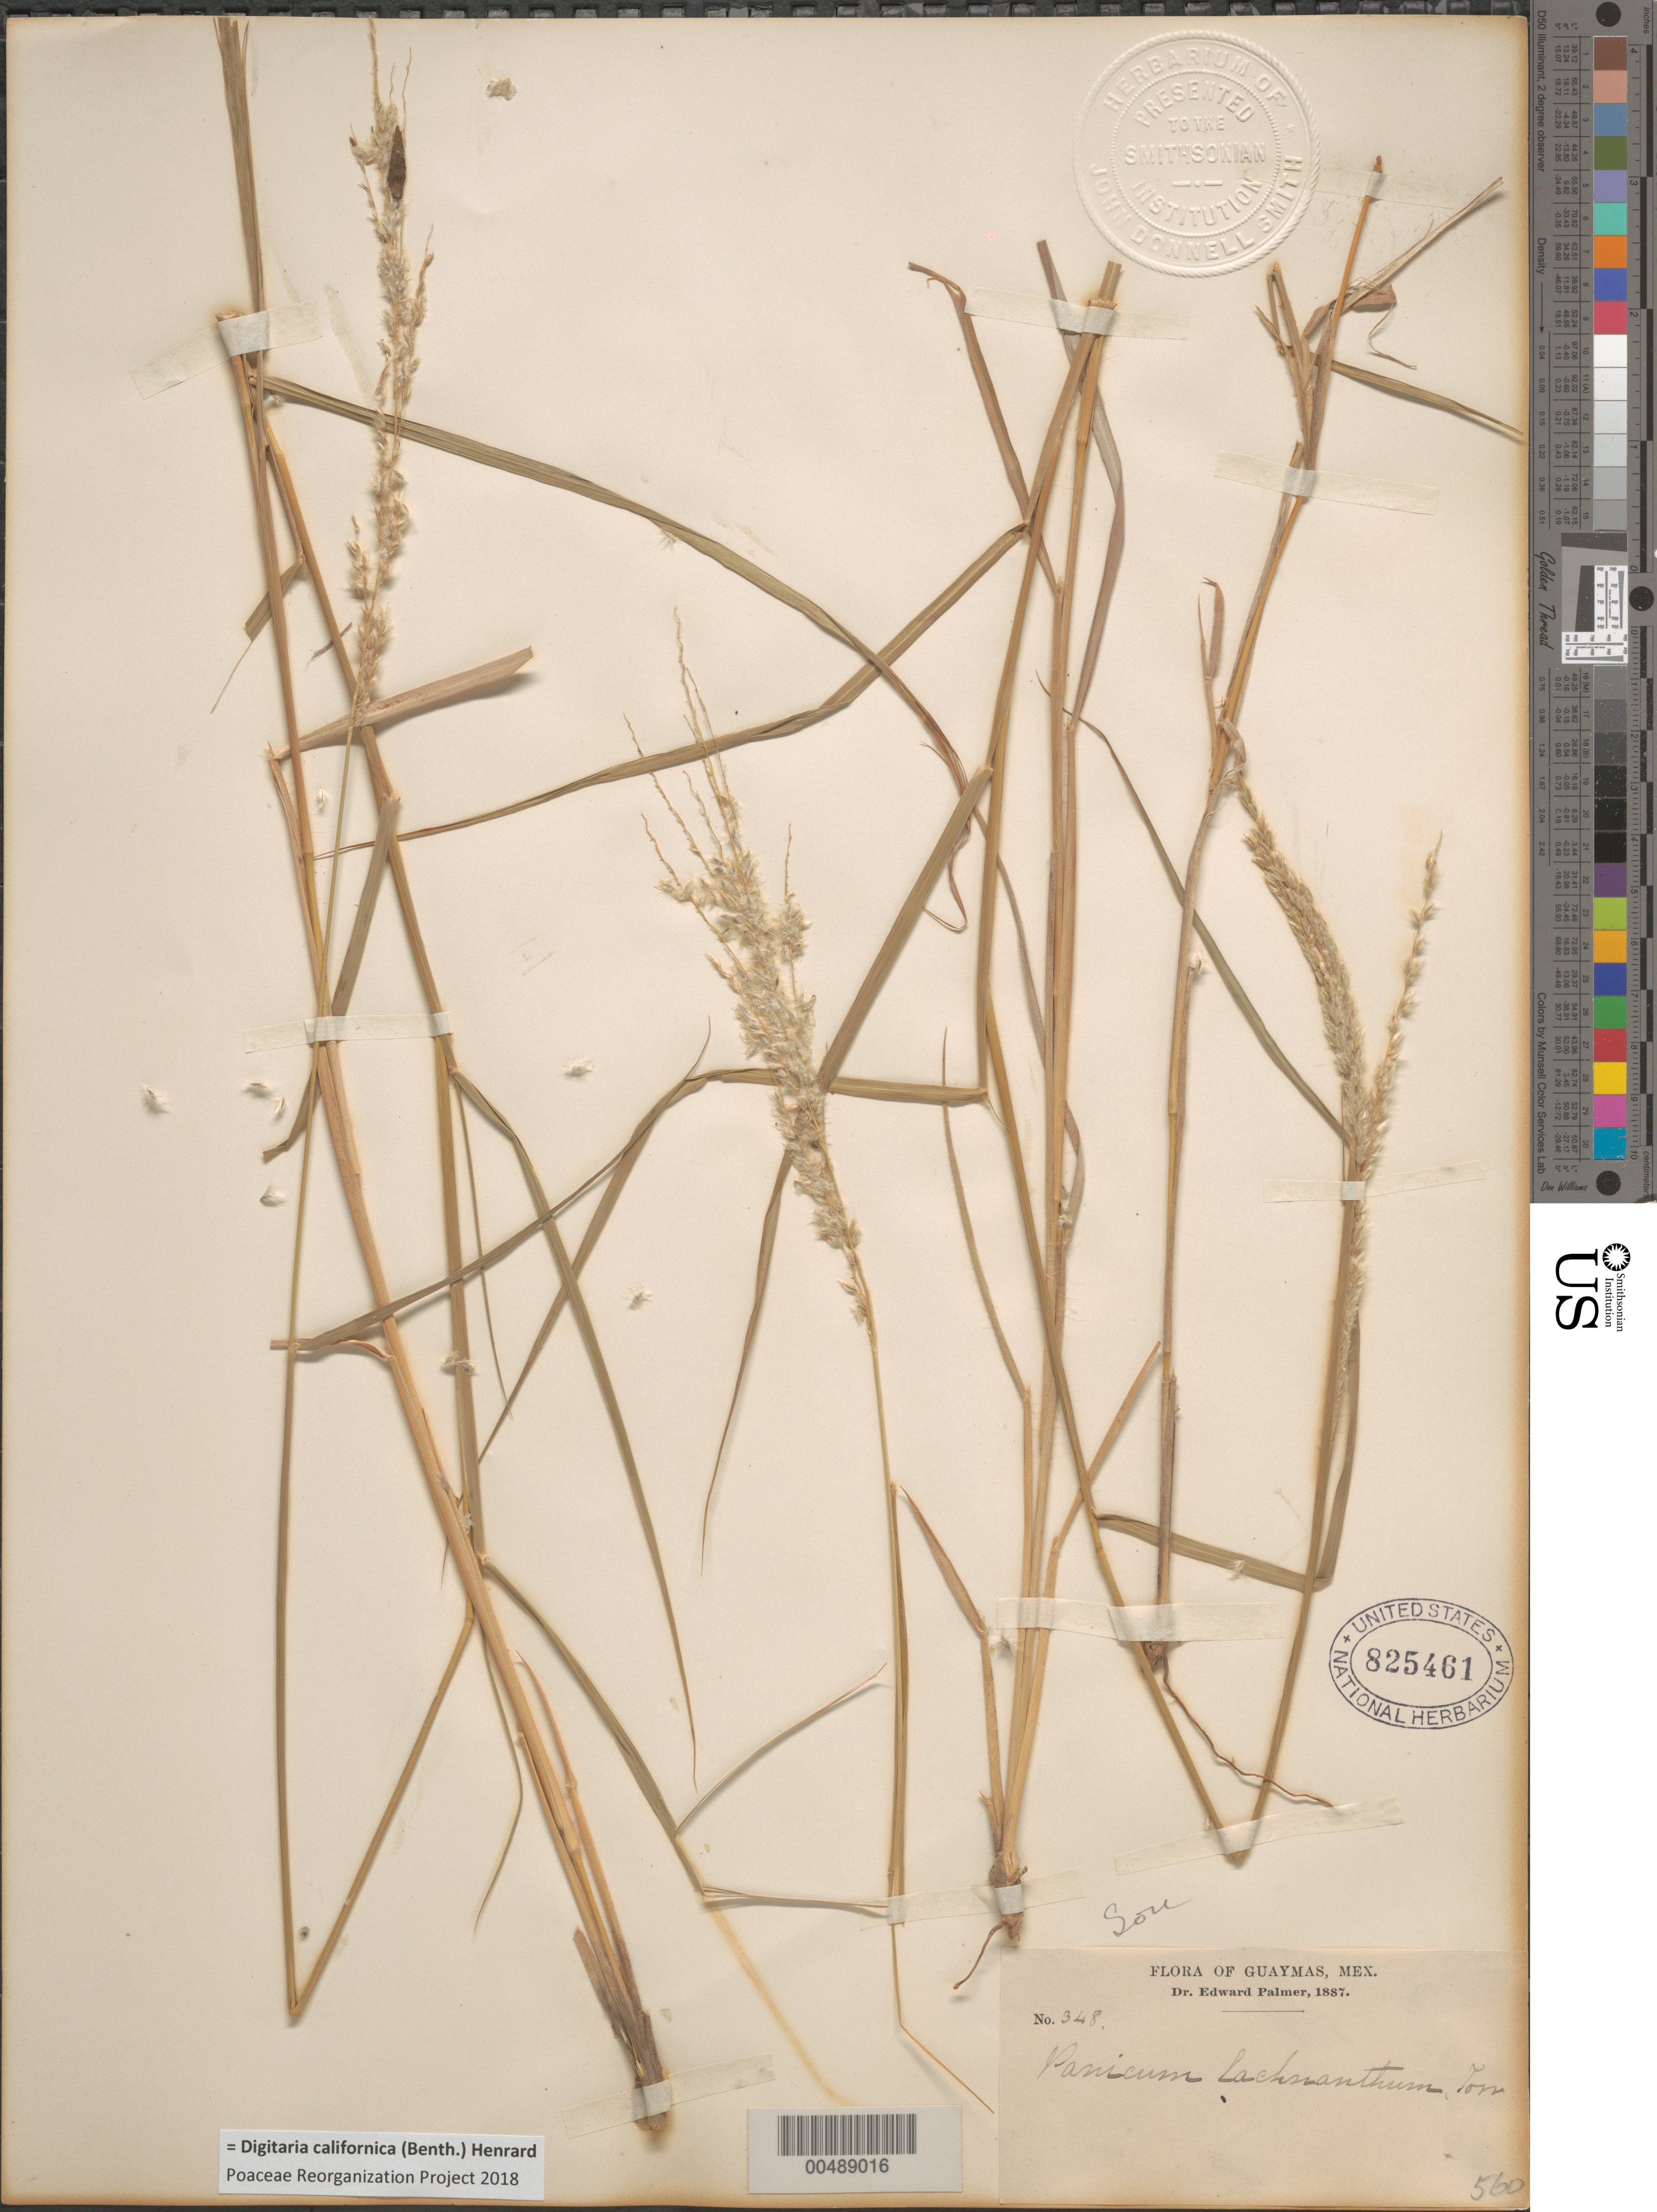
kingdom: Plantae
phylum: Tracheophyta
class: Liliopsida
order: Poales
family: Poaceae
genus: Digitaria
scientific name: Digitaria californica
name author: (Benth.) Henr.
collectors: E. Palmer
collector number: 348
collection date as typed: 1887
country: Mexico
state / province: Sonora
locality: Guaymas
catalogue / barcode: US 825461